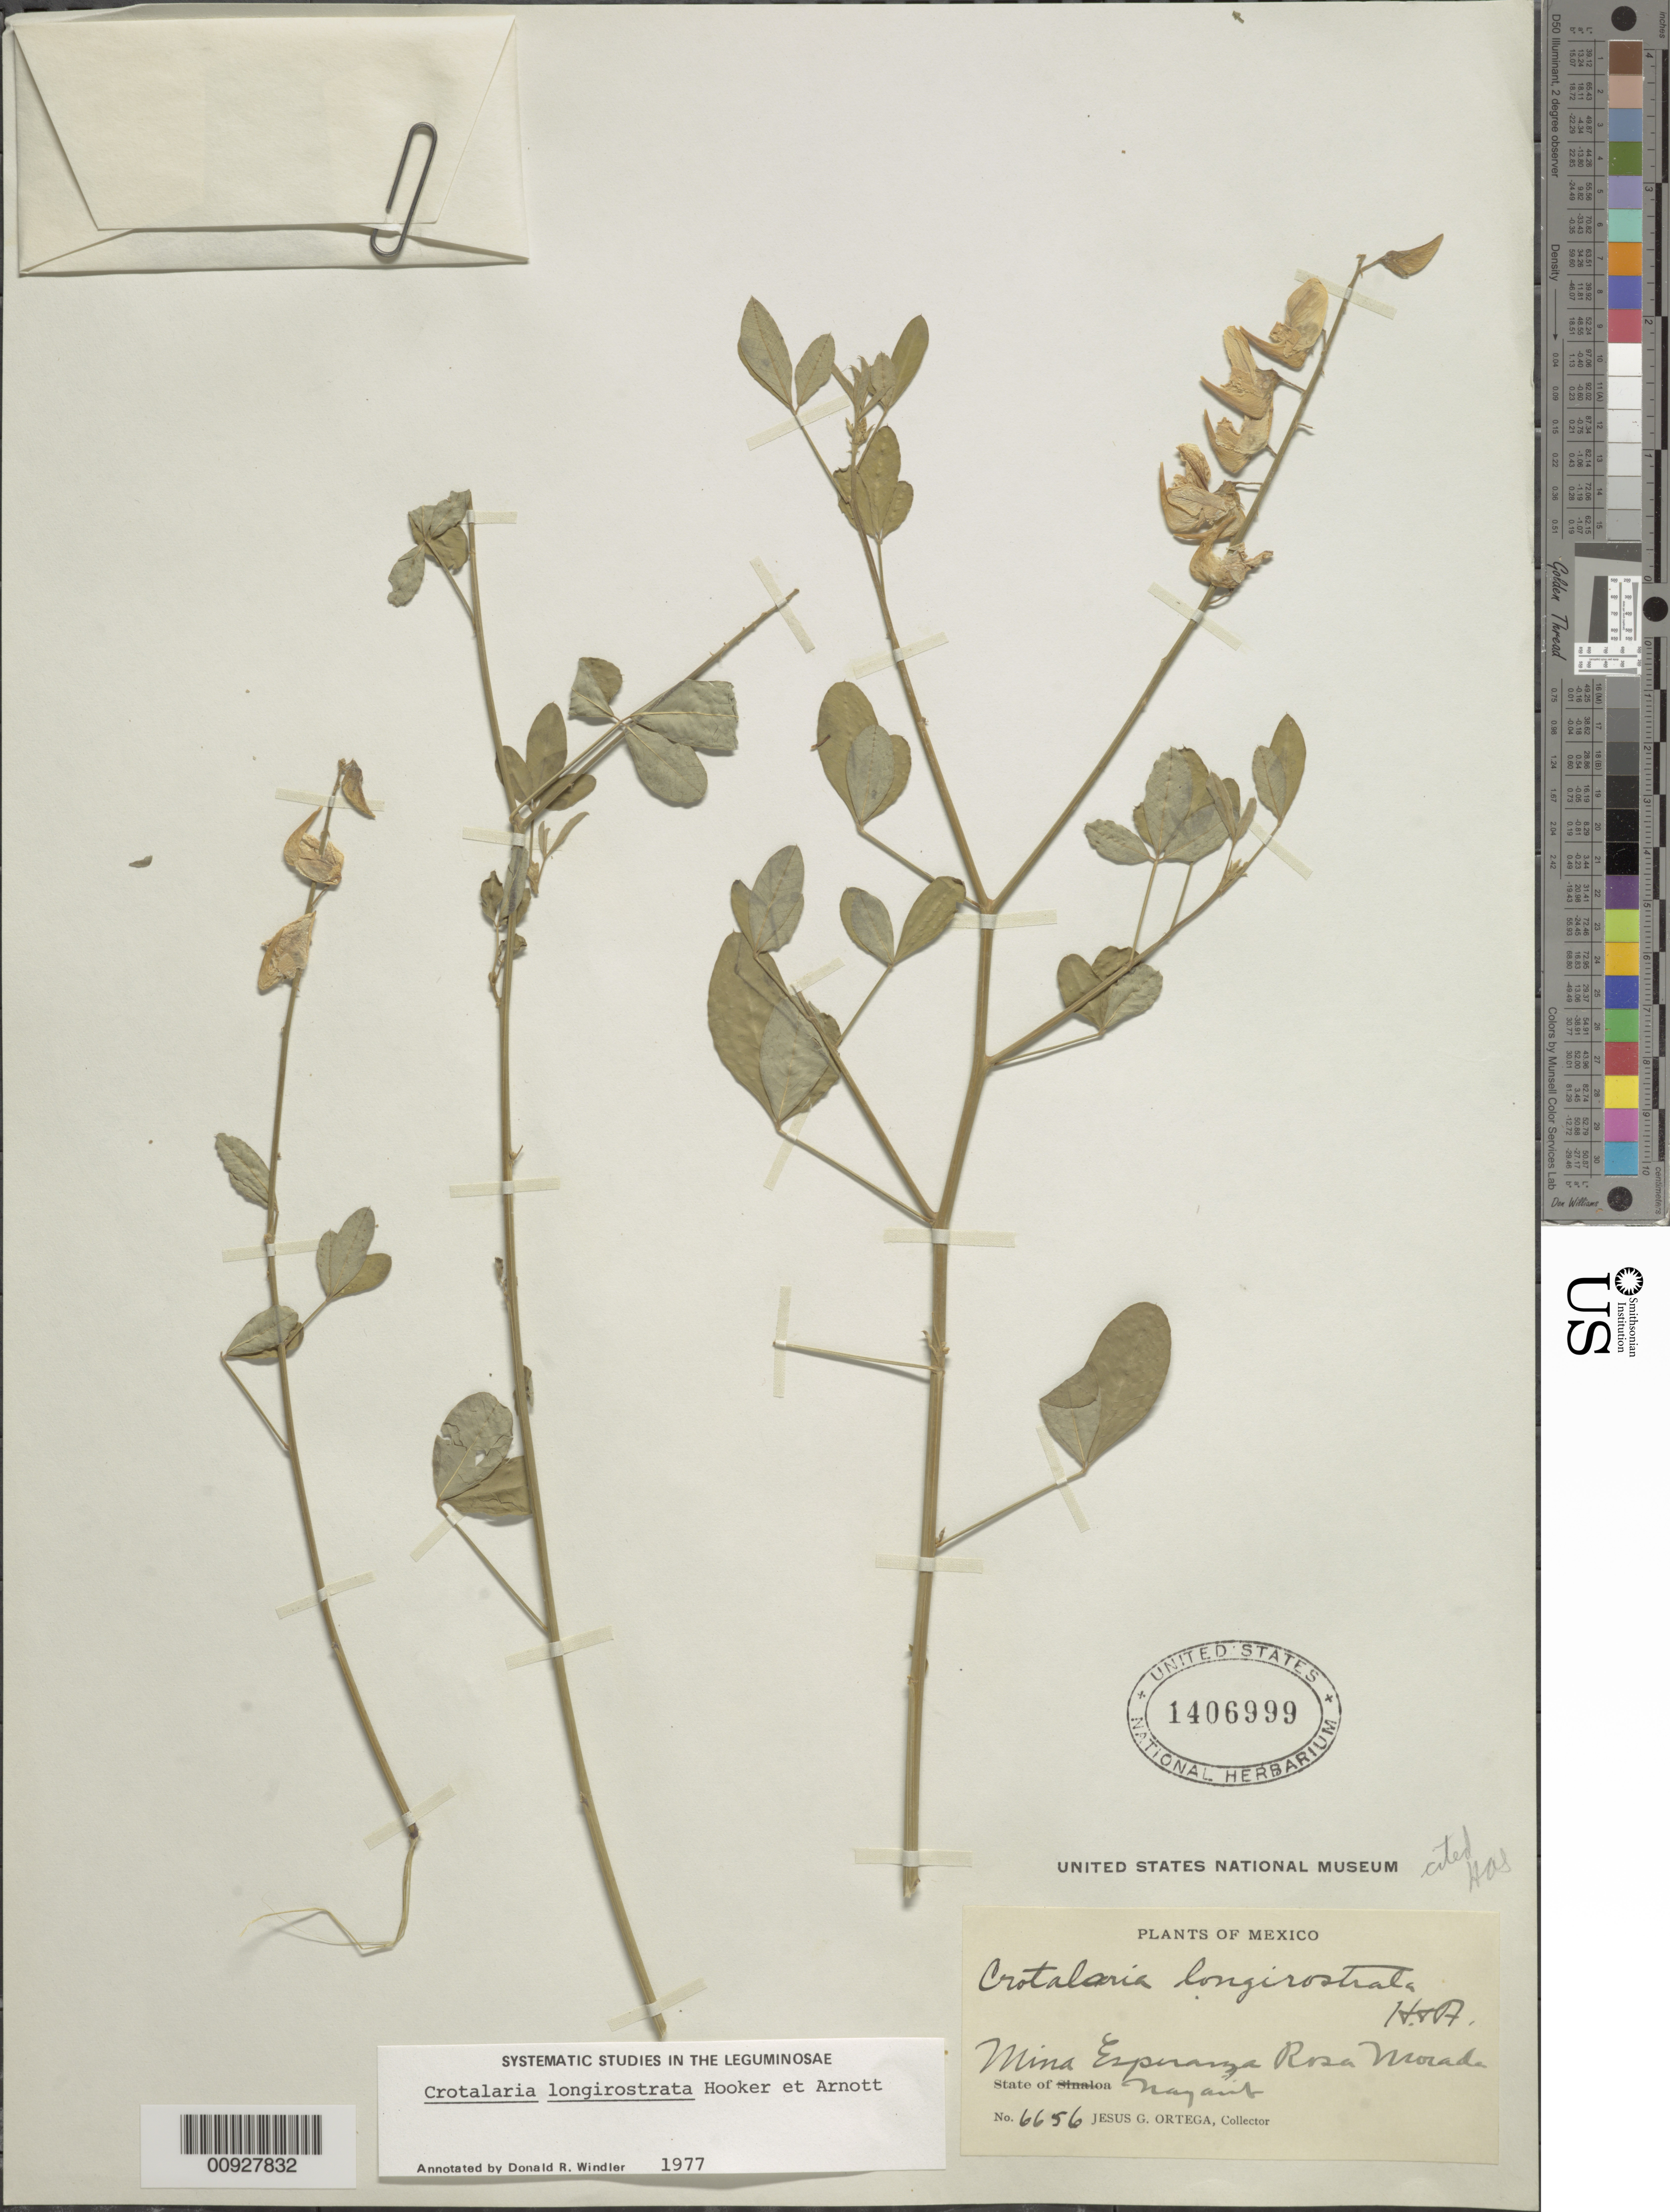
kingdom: Plantae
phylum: Tracheophyta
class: Magnoliopsida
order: Fabales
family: Fabaceae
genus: Crotalaria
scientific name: Crotalaria longirostrata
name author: Hook. & Arn.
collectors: J. Ortega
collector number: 6656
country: Mexico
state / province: Nayarit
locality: Mina Esperanza, Rosa Morada, State of Nayarit.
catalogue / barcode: US 1406999